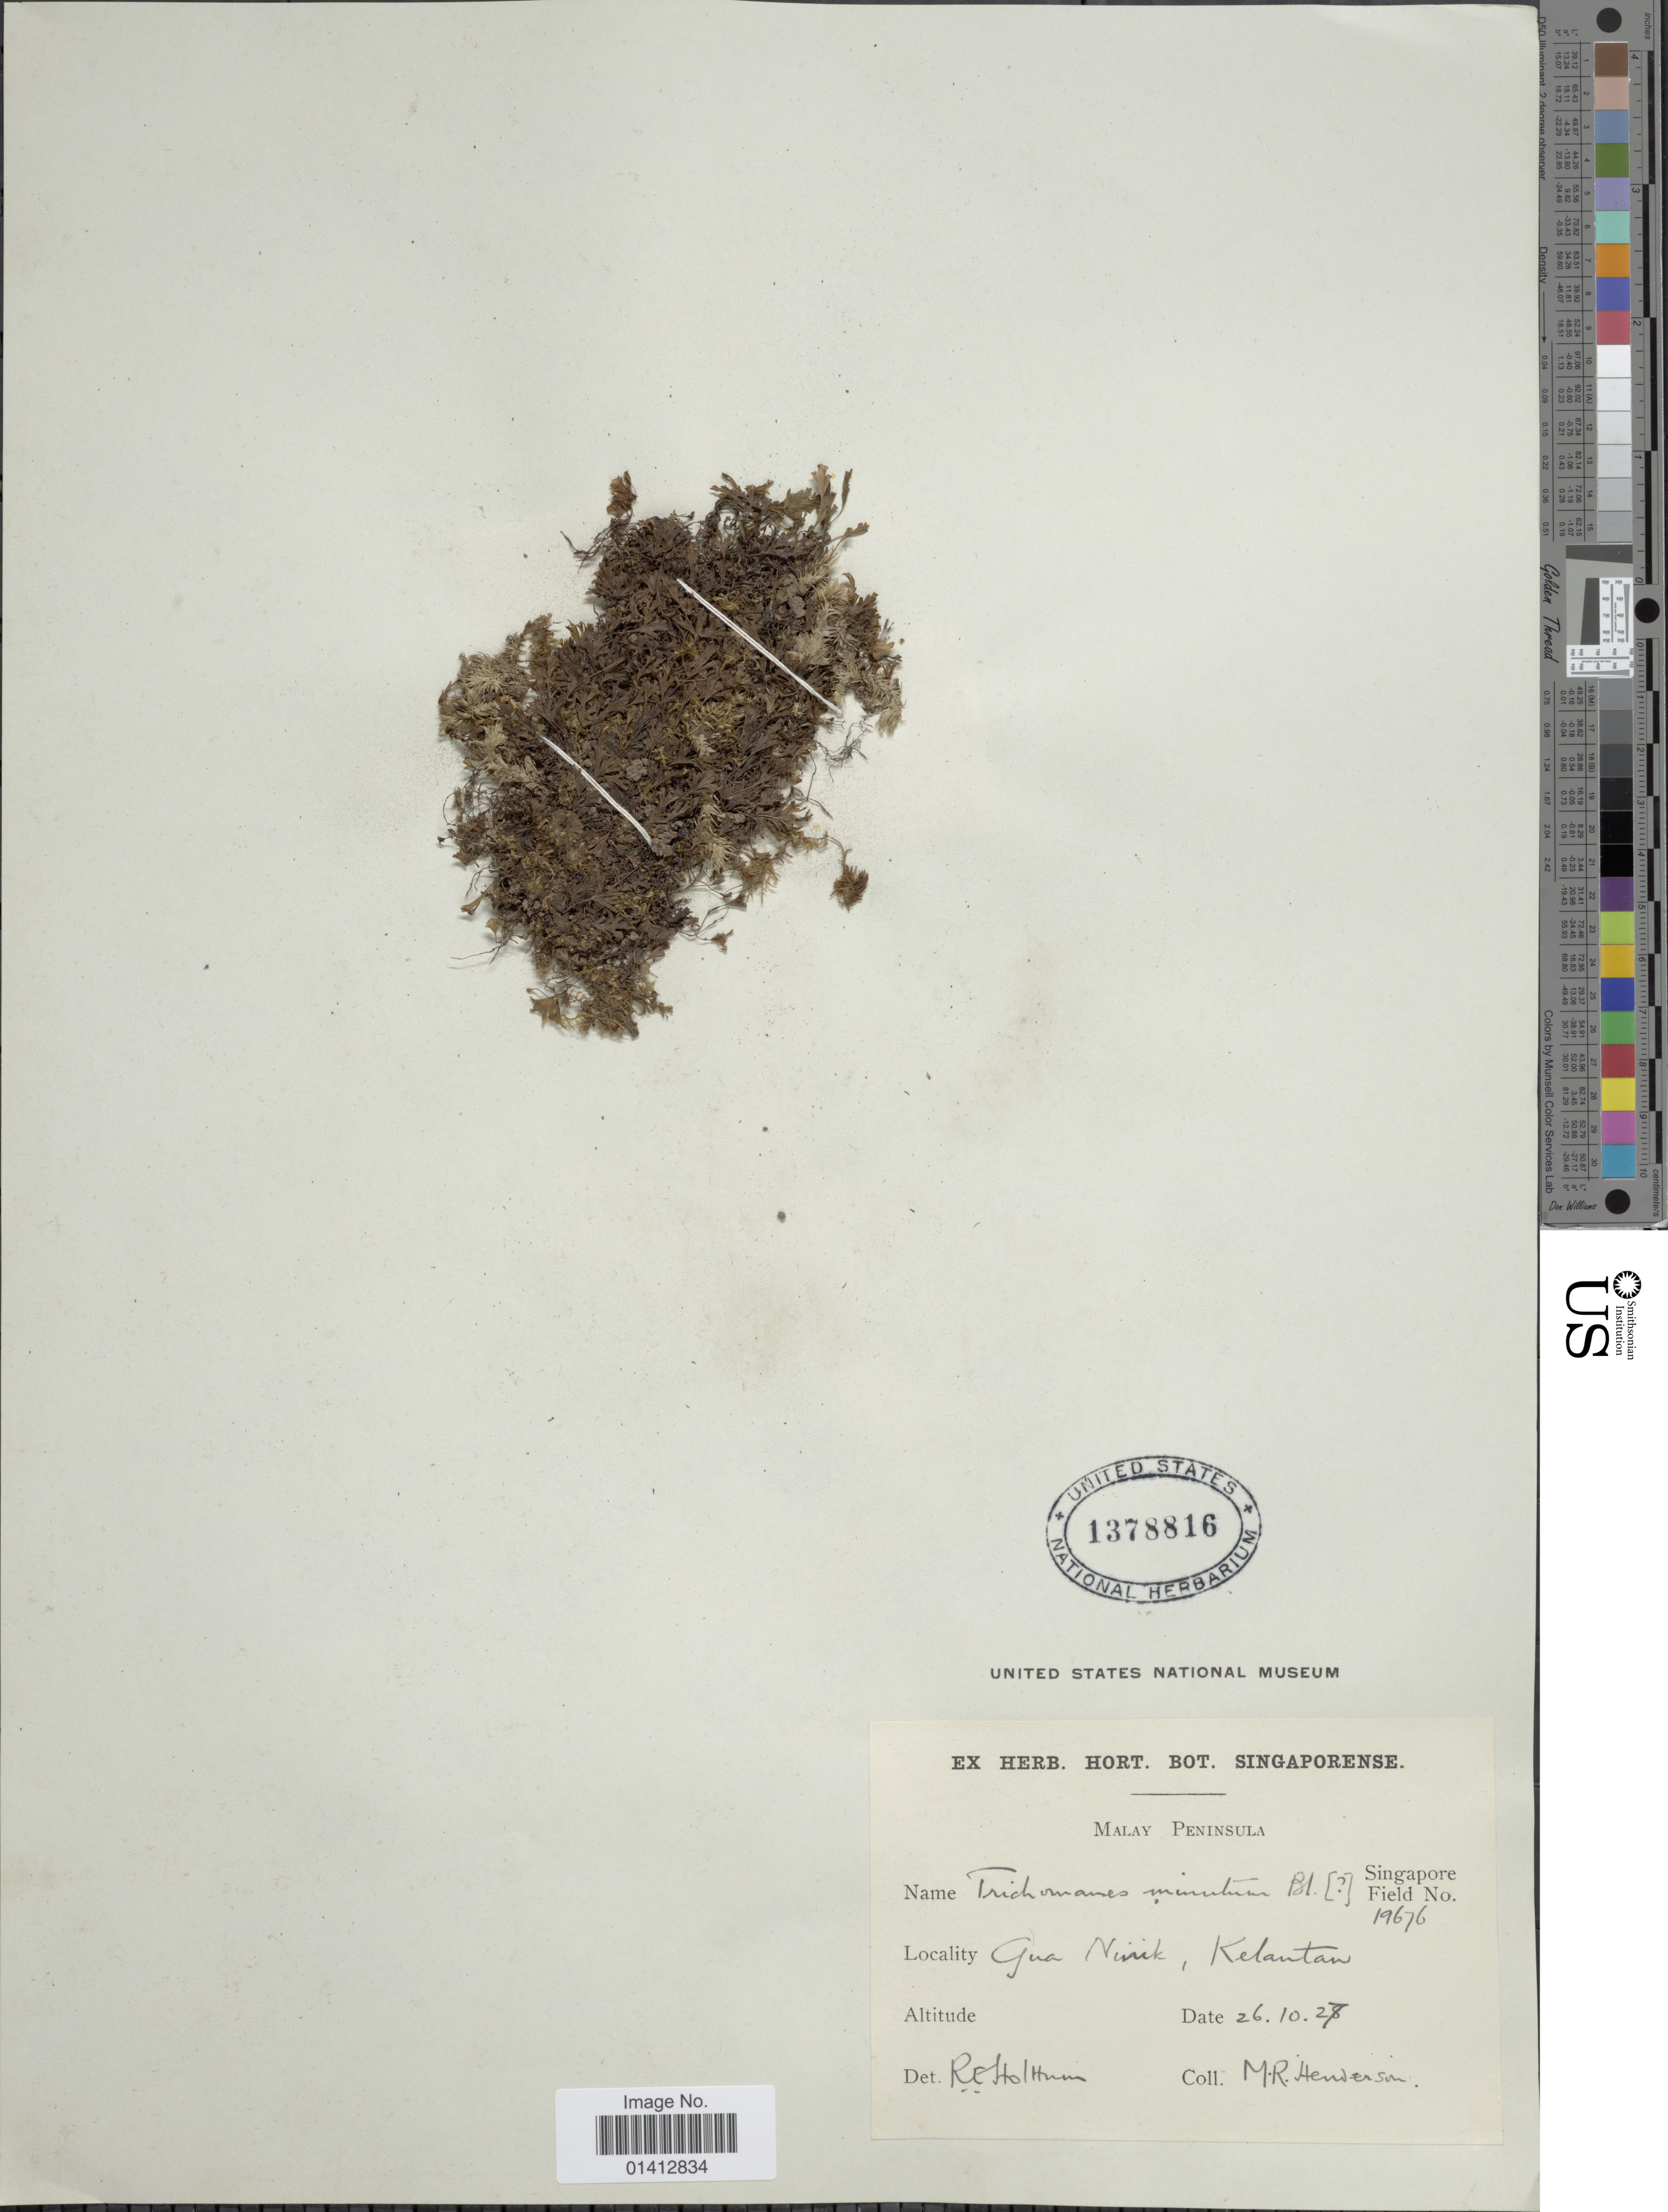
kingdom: Plantae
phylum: Tracheophyta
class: Polypodiopsida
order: Hymenophyllales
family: Hymenophyllaceae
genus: Crepidomanes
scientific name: Crepidomanes minutum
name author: (Blume) K. Iwats.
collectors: M. Henderson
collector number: Singapore field 19676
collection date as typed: Transcribed d/m/y: 26/10/27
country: Malaysia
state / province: Kelantan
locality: Malay Peninsula, Gua Nirik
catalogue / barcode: US 1378816